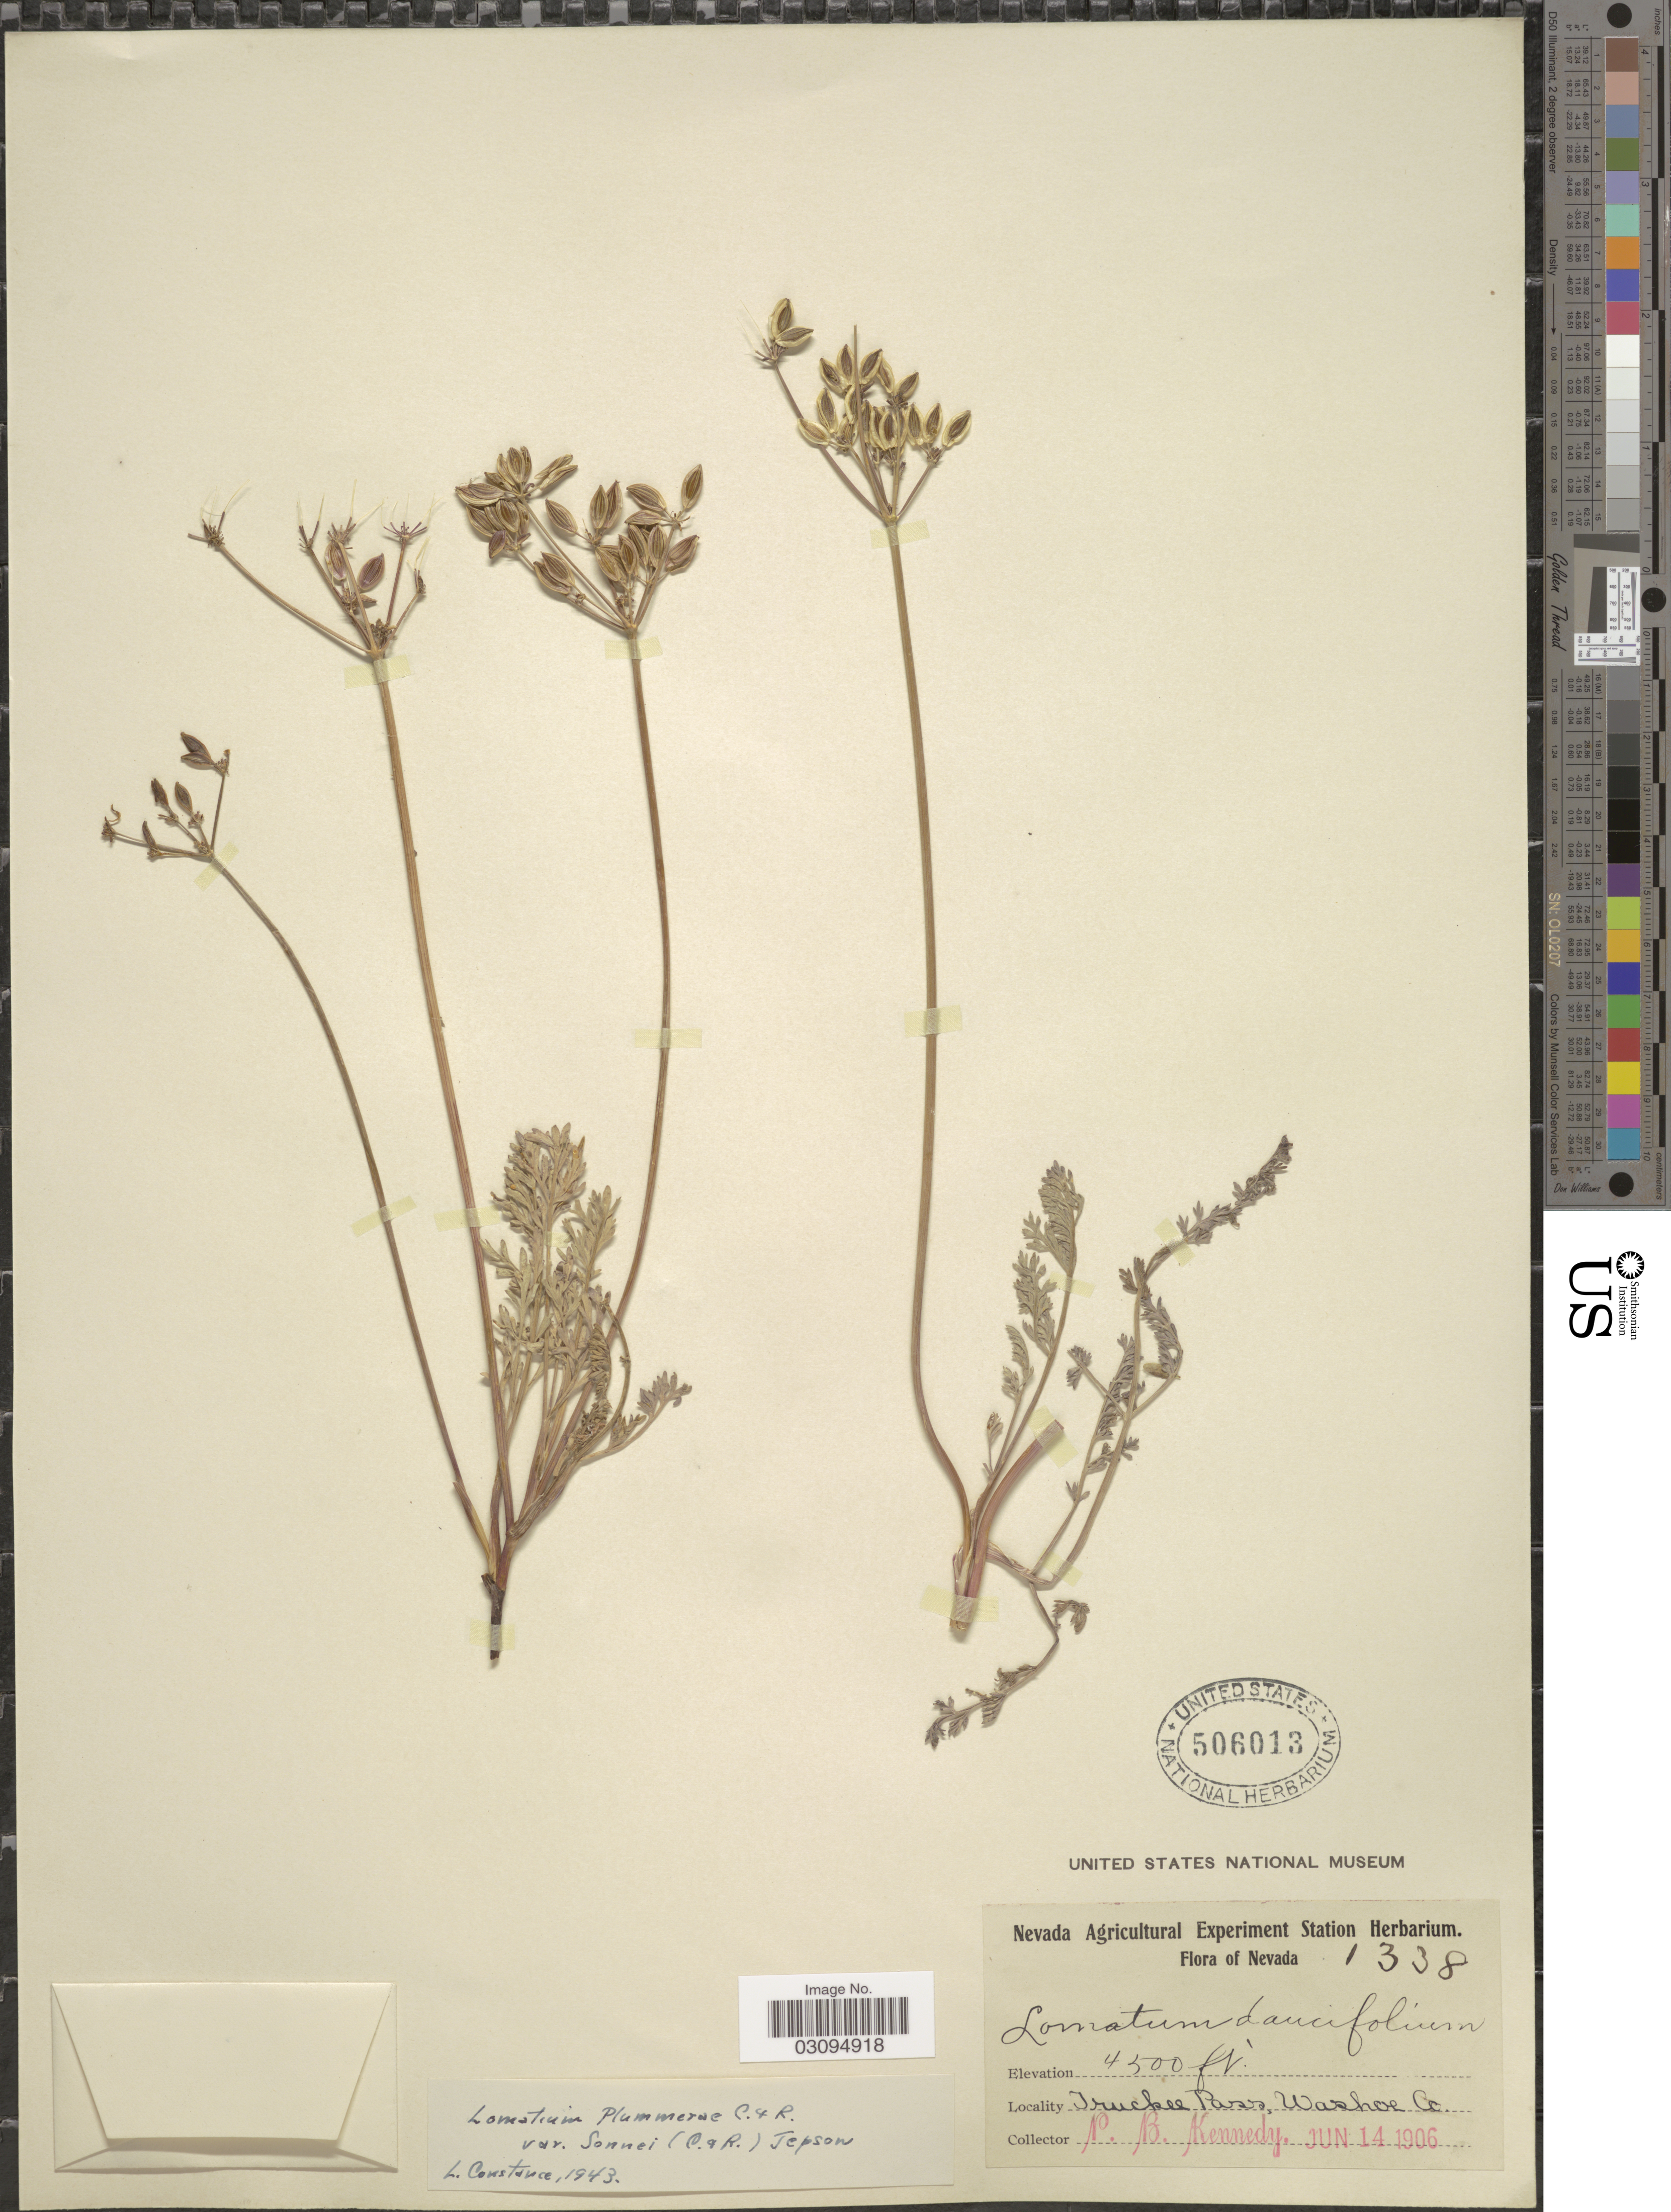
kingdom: Plantae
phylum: Tracheophyta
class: Magnoliopsida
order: Apiales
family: Apiaceae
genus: Lomatium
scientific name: Lomatium plummerae var. sonnei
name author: (J.M. Coult. & Rose) Jeps.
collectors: P. B. Kennedy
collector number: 1338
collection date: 1906-06-14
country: United States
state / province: Nevada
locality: Truckee Pass, Washoe Co.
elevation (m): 1372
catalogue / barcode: US 506013